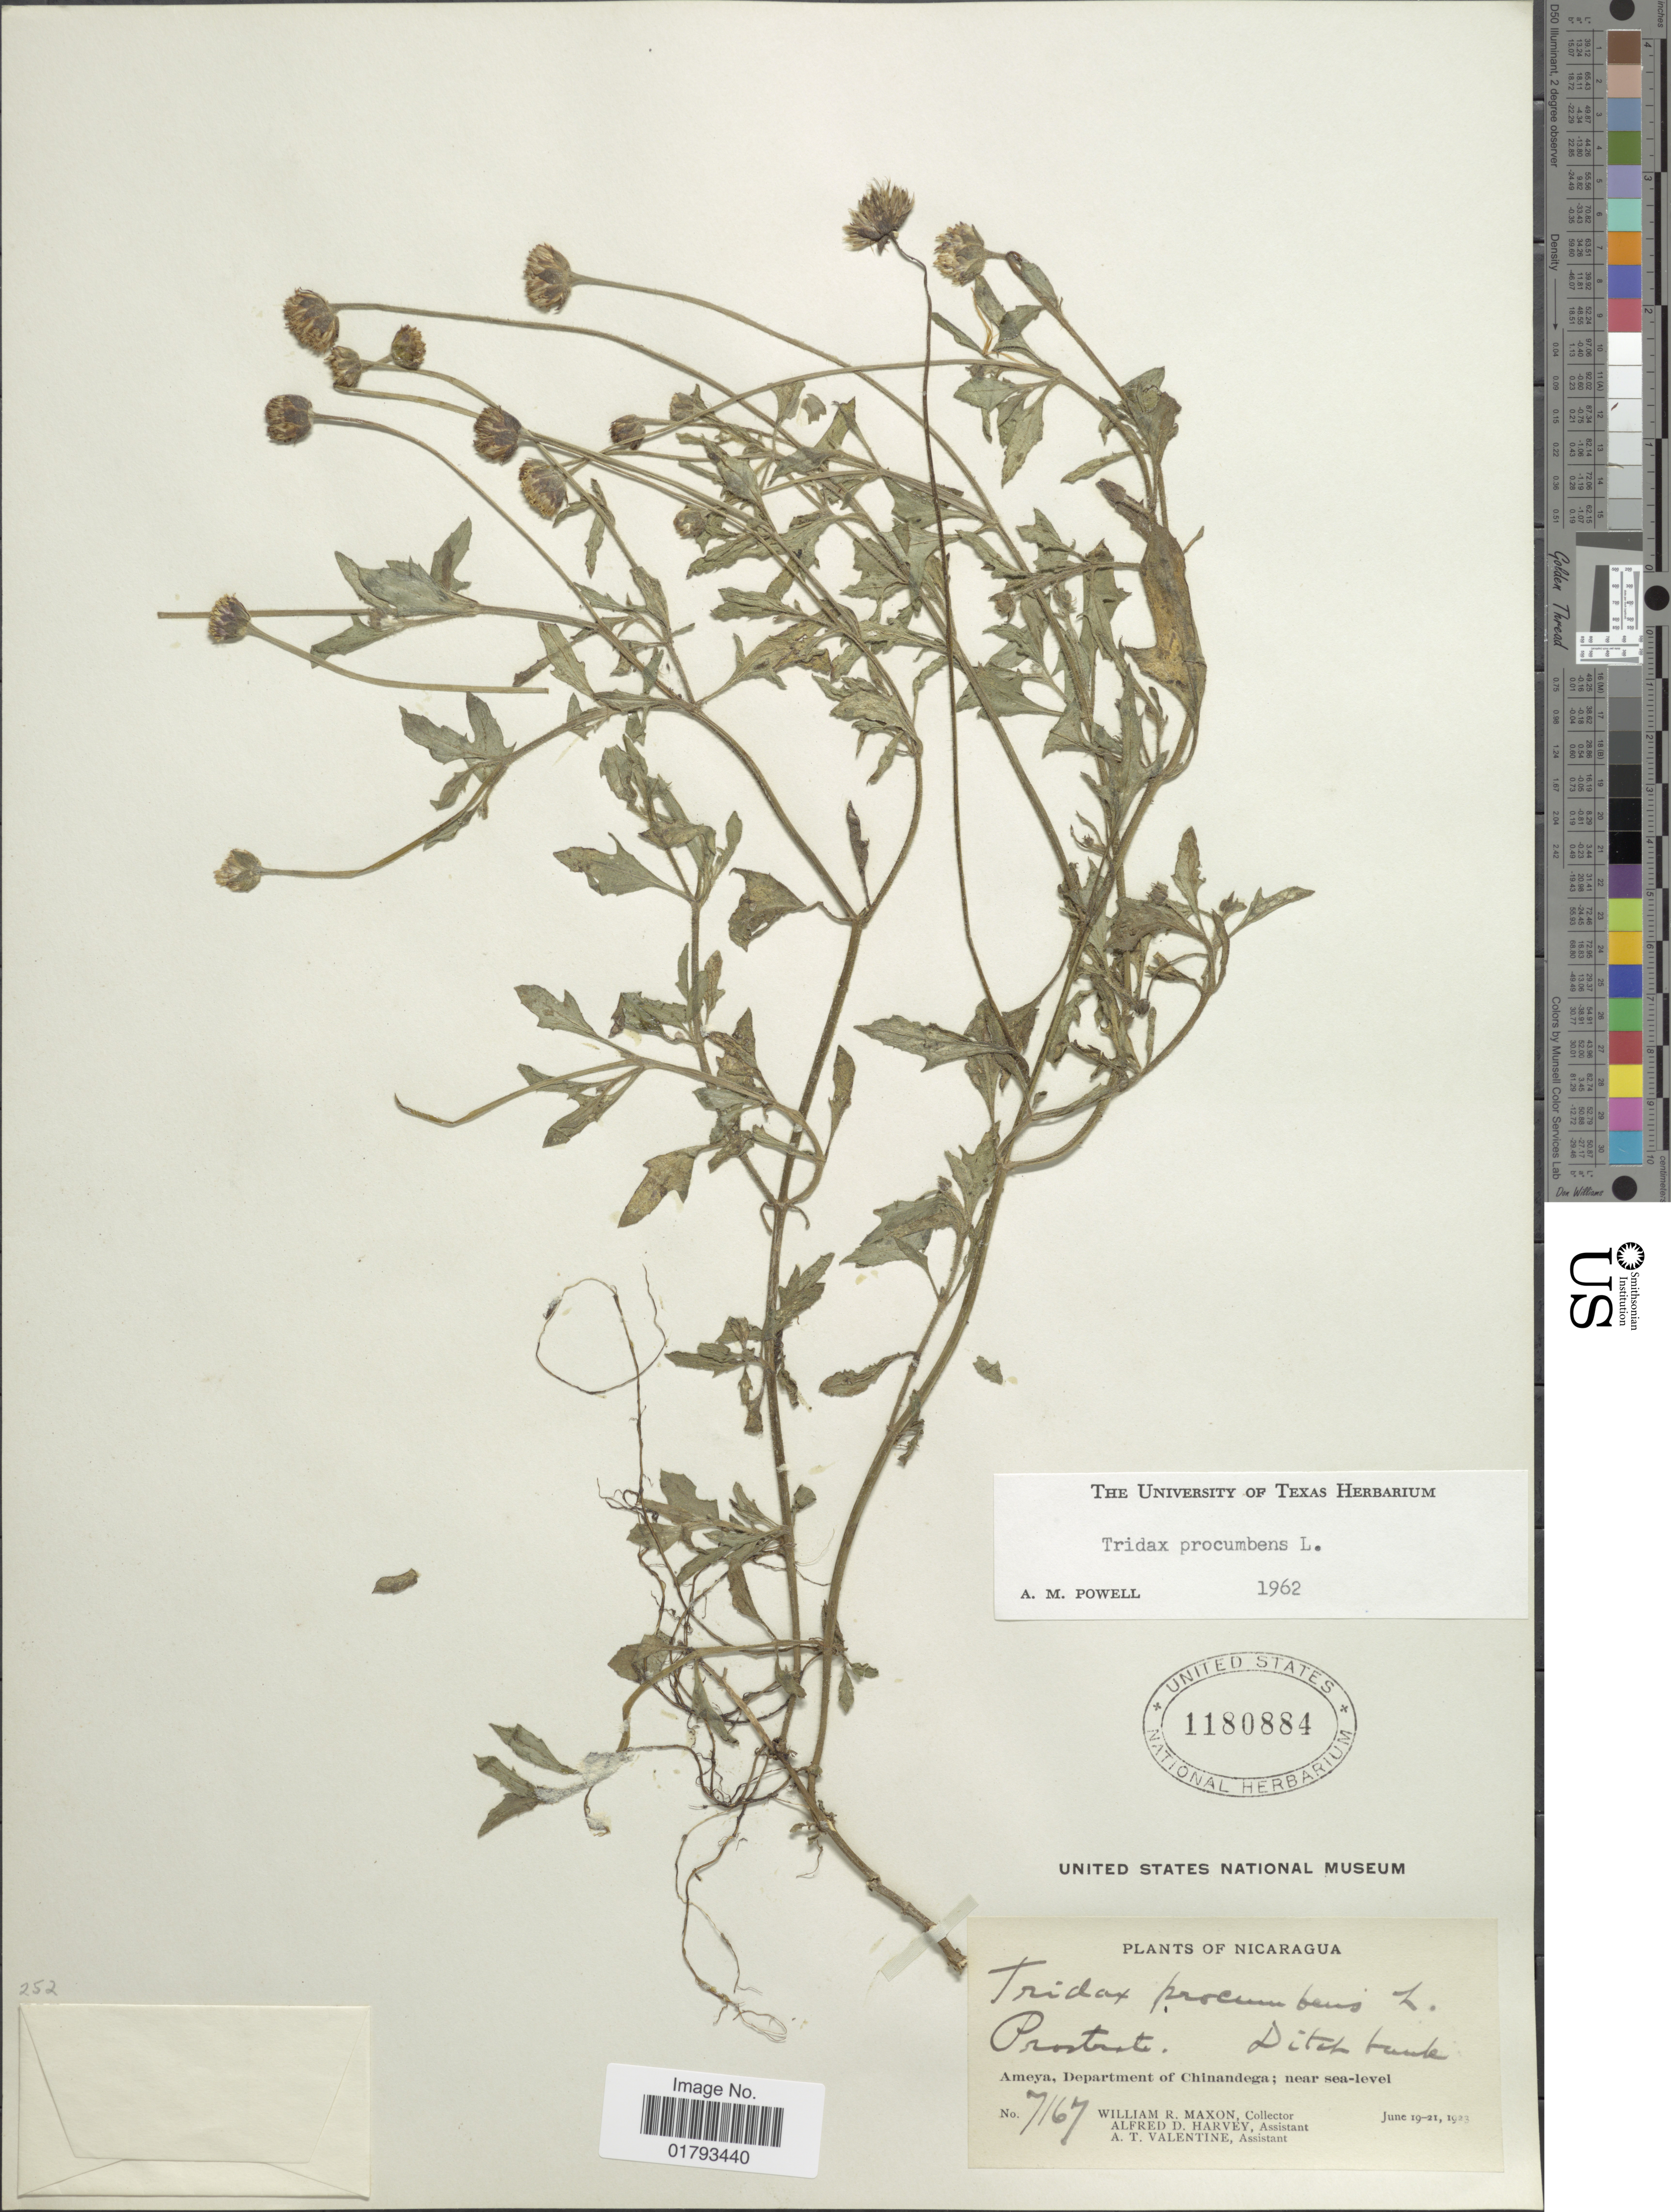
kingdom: Plantae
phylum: Tracheophyta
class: Magnoliopsida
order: Asterales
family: Asteraceae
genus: Tridax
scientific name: Tridax procumbens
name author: L.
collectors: W. R. Maxon, H. A. Miller & A. Valentine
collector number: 7167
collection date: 1923-06-19/1923-06-21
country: Nicaragua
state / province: Chinandega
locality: Ameya, Department of Chinandega.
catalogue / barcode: US 1180884